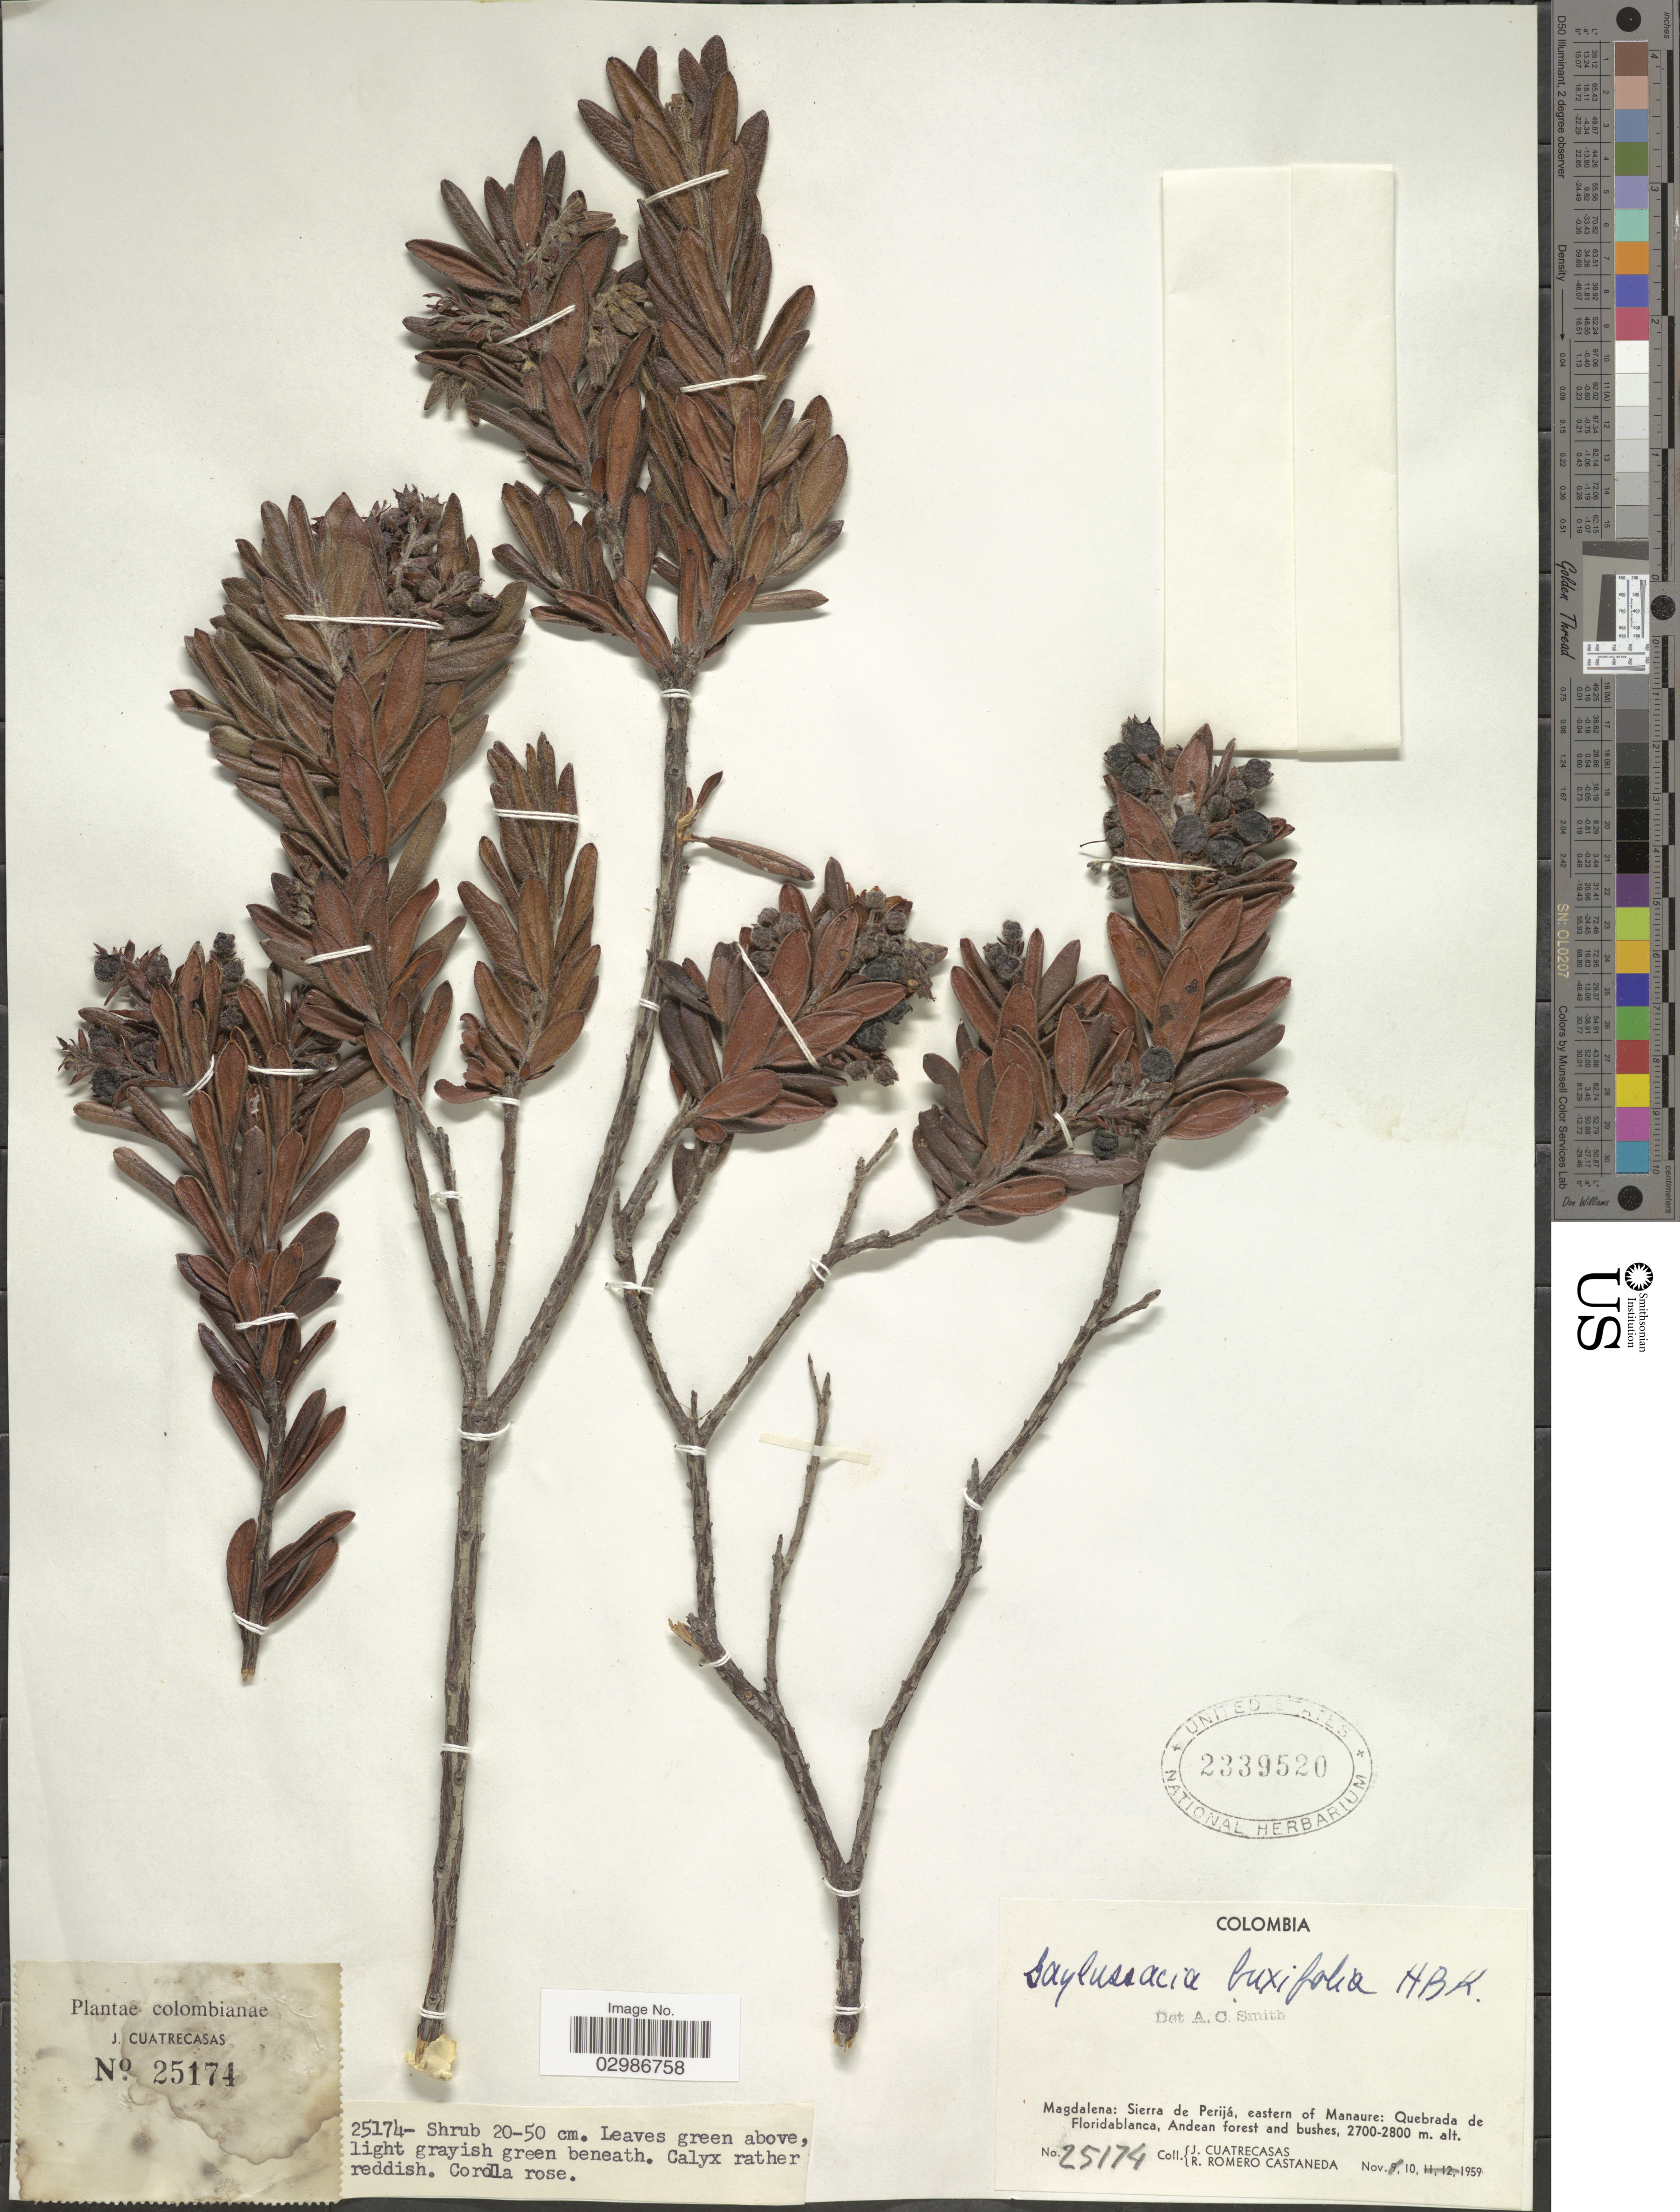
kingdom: Plantae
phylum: Tracheophyta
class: Magnoliopsida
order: Ericales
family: Ericaceae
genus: Gaylussacia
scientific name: Gaylussacia buxifolia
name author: Kunth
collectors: J. Cuatrecasas & R. Romero Castañeda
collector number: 25174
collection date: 1959-11-10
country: Colombia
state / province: Magdalena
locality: Sierra de Perijá, eastern of Manaure: Quebrada de Floridablanca, Andean forest and bushes.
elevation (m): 2700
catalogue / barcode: US 2339520